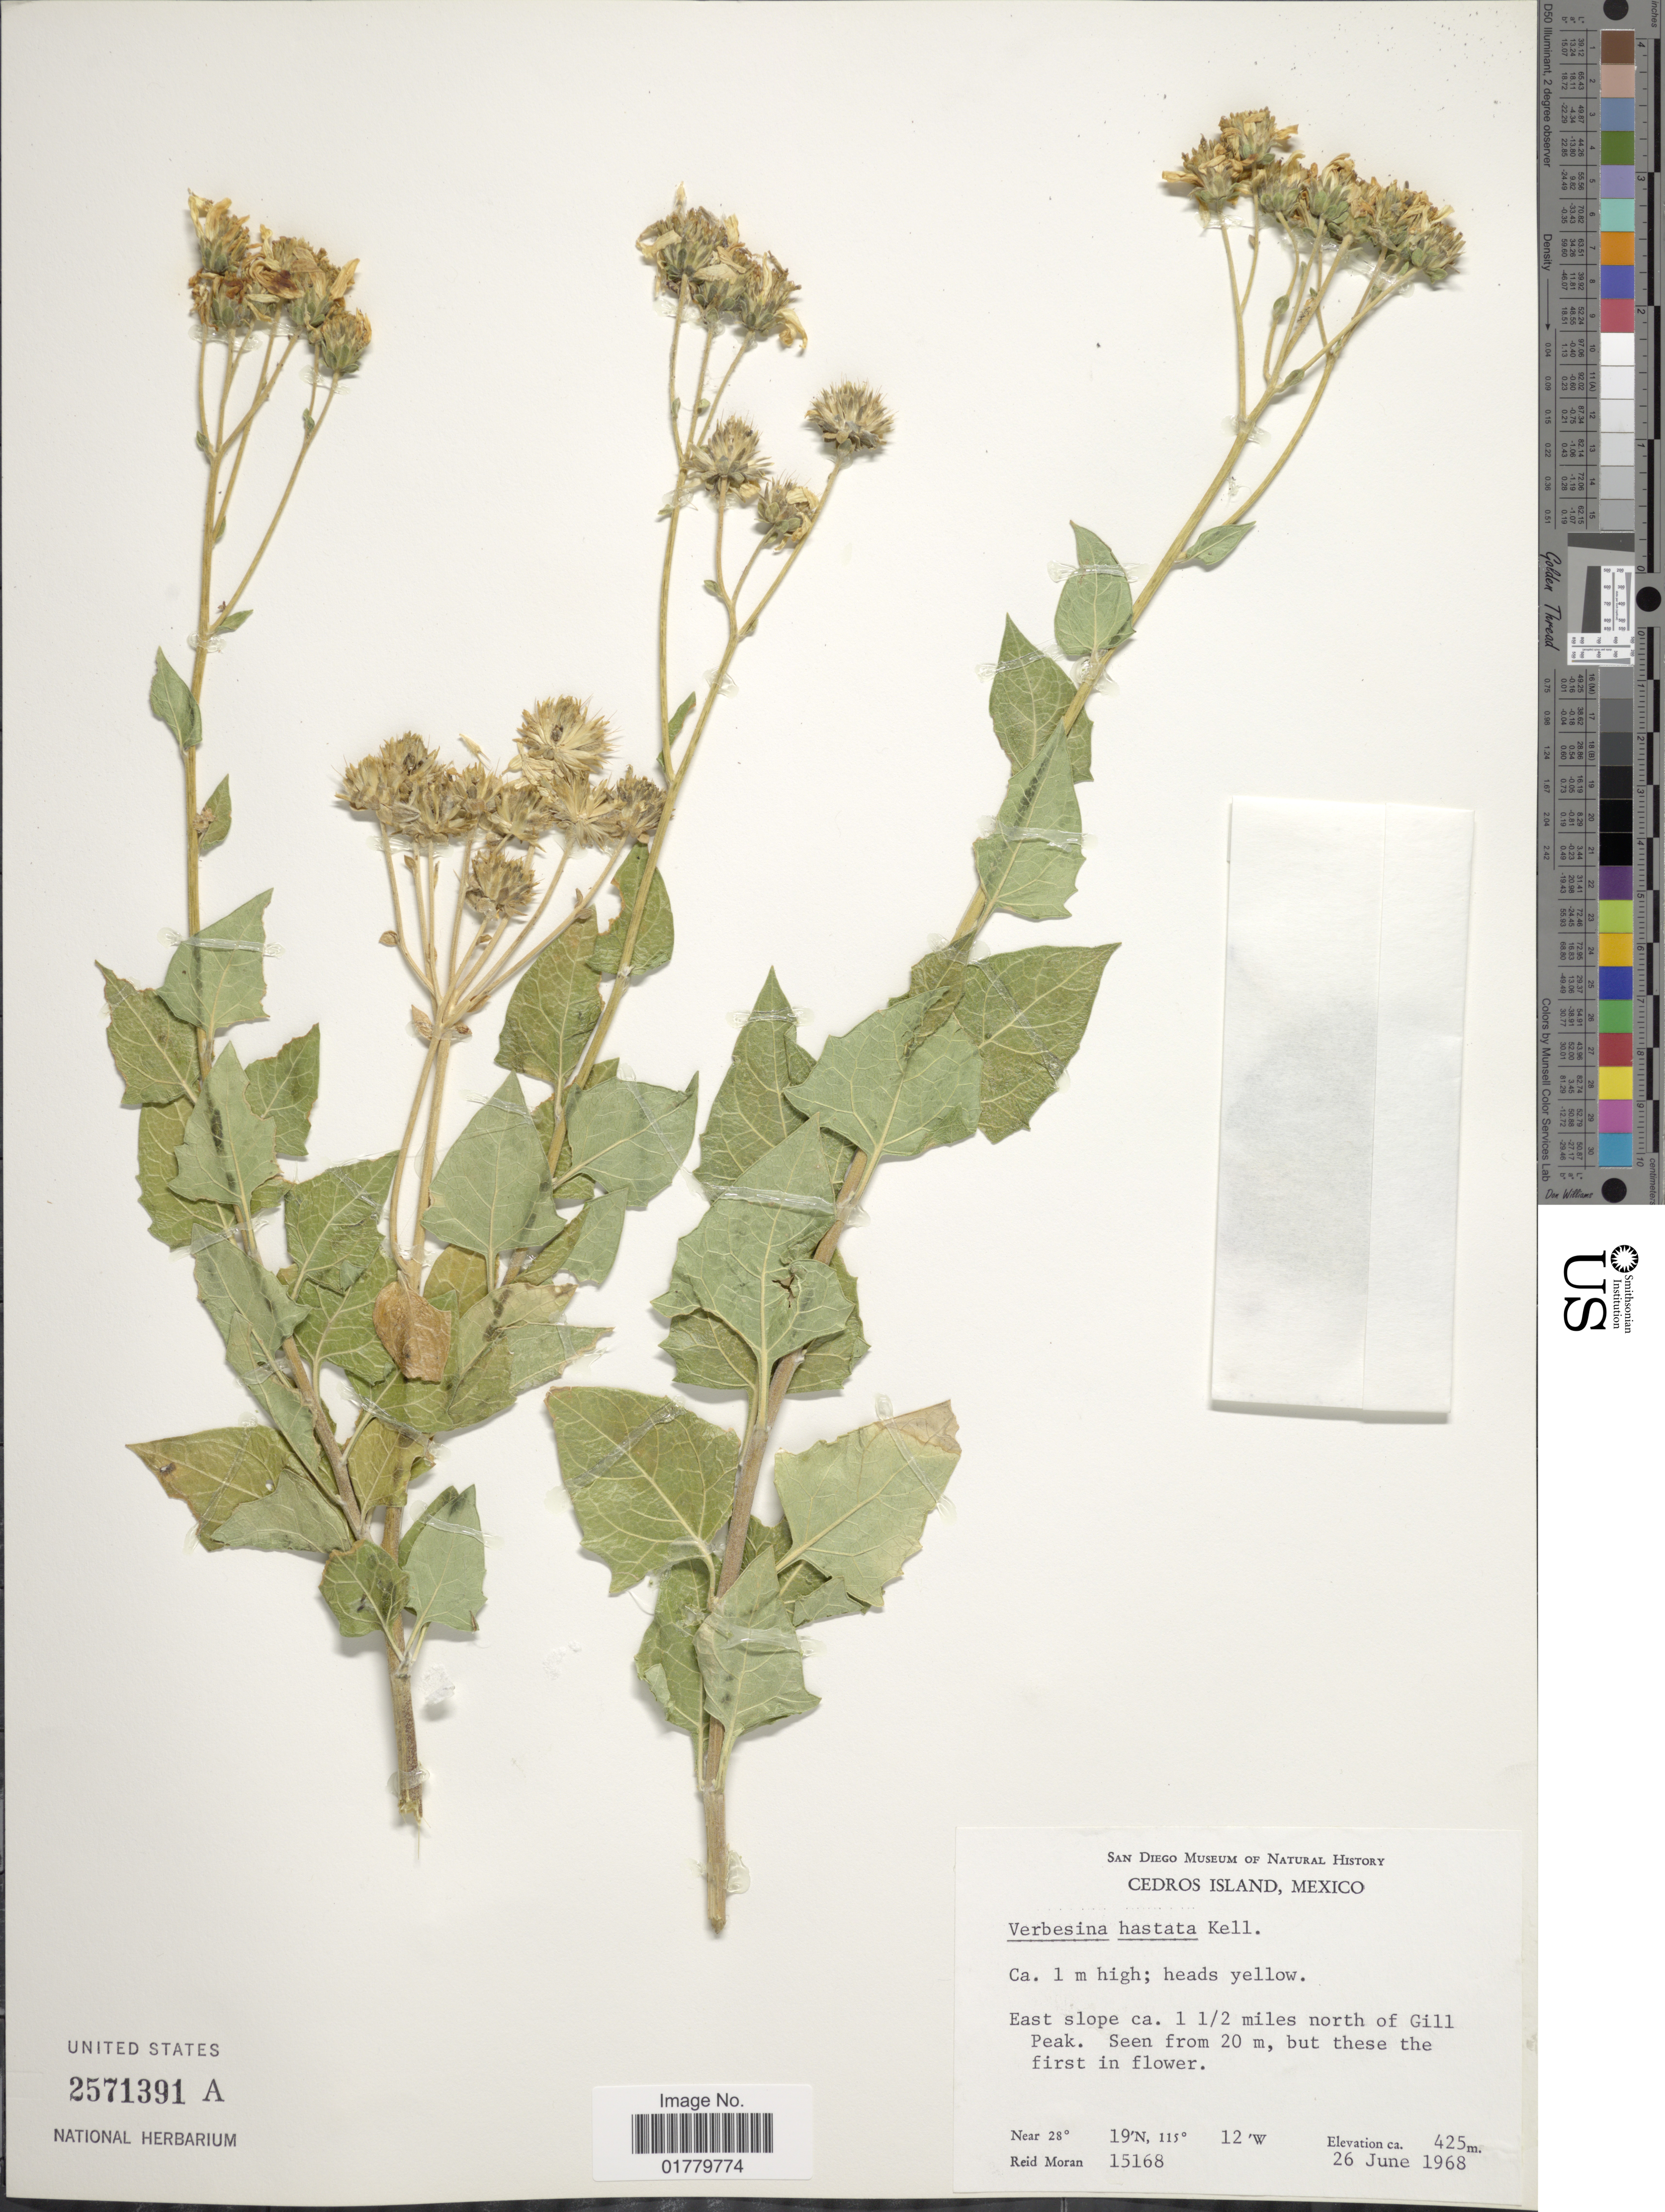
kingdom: Plantae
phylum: Tracheophyta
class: Magnoliopsida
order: Asterales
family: Asteraceae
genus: Verbesina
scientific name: Verbesina hastata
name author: (Kellogg) Kellogg ex Curran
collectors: R. V. Moran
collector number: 15168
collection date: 1968-06-26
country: Mexico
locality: Cedros Island, Mexico. East slope ca. 1 1/2 miles north of Gill Peak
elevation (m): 425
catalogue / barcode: US 2571391A